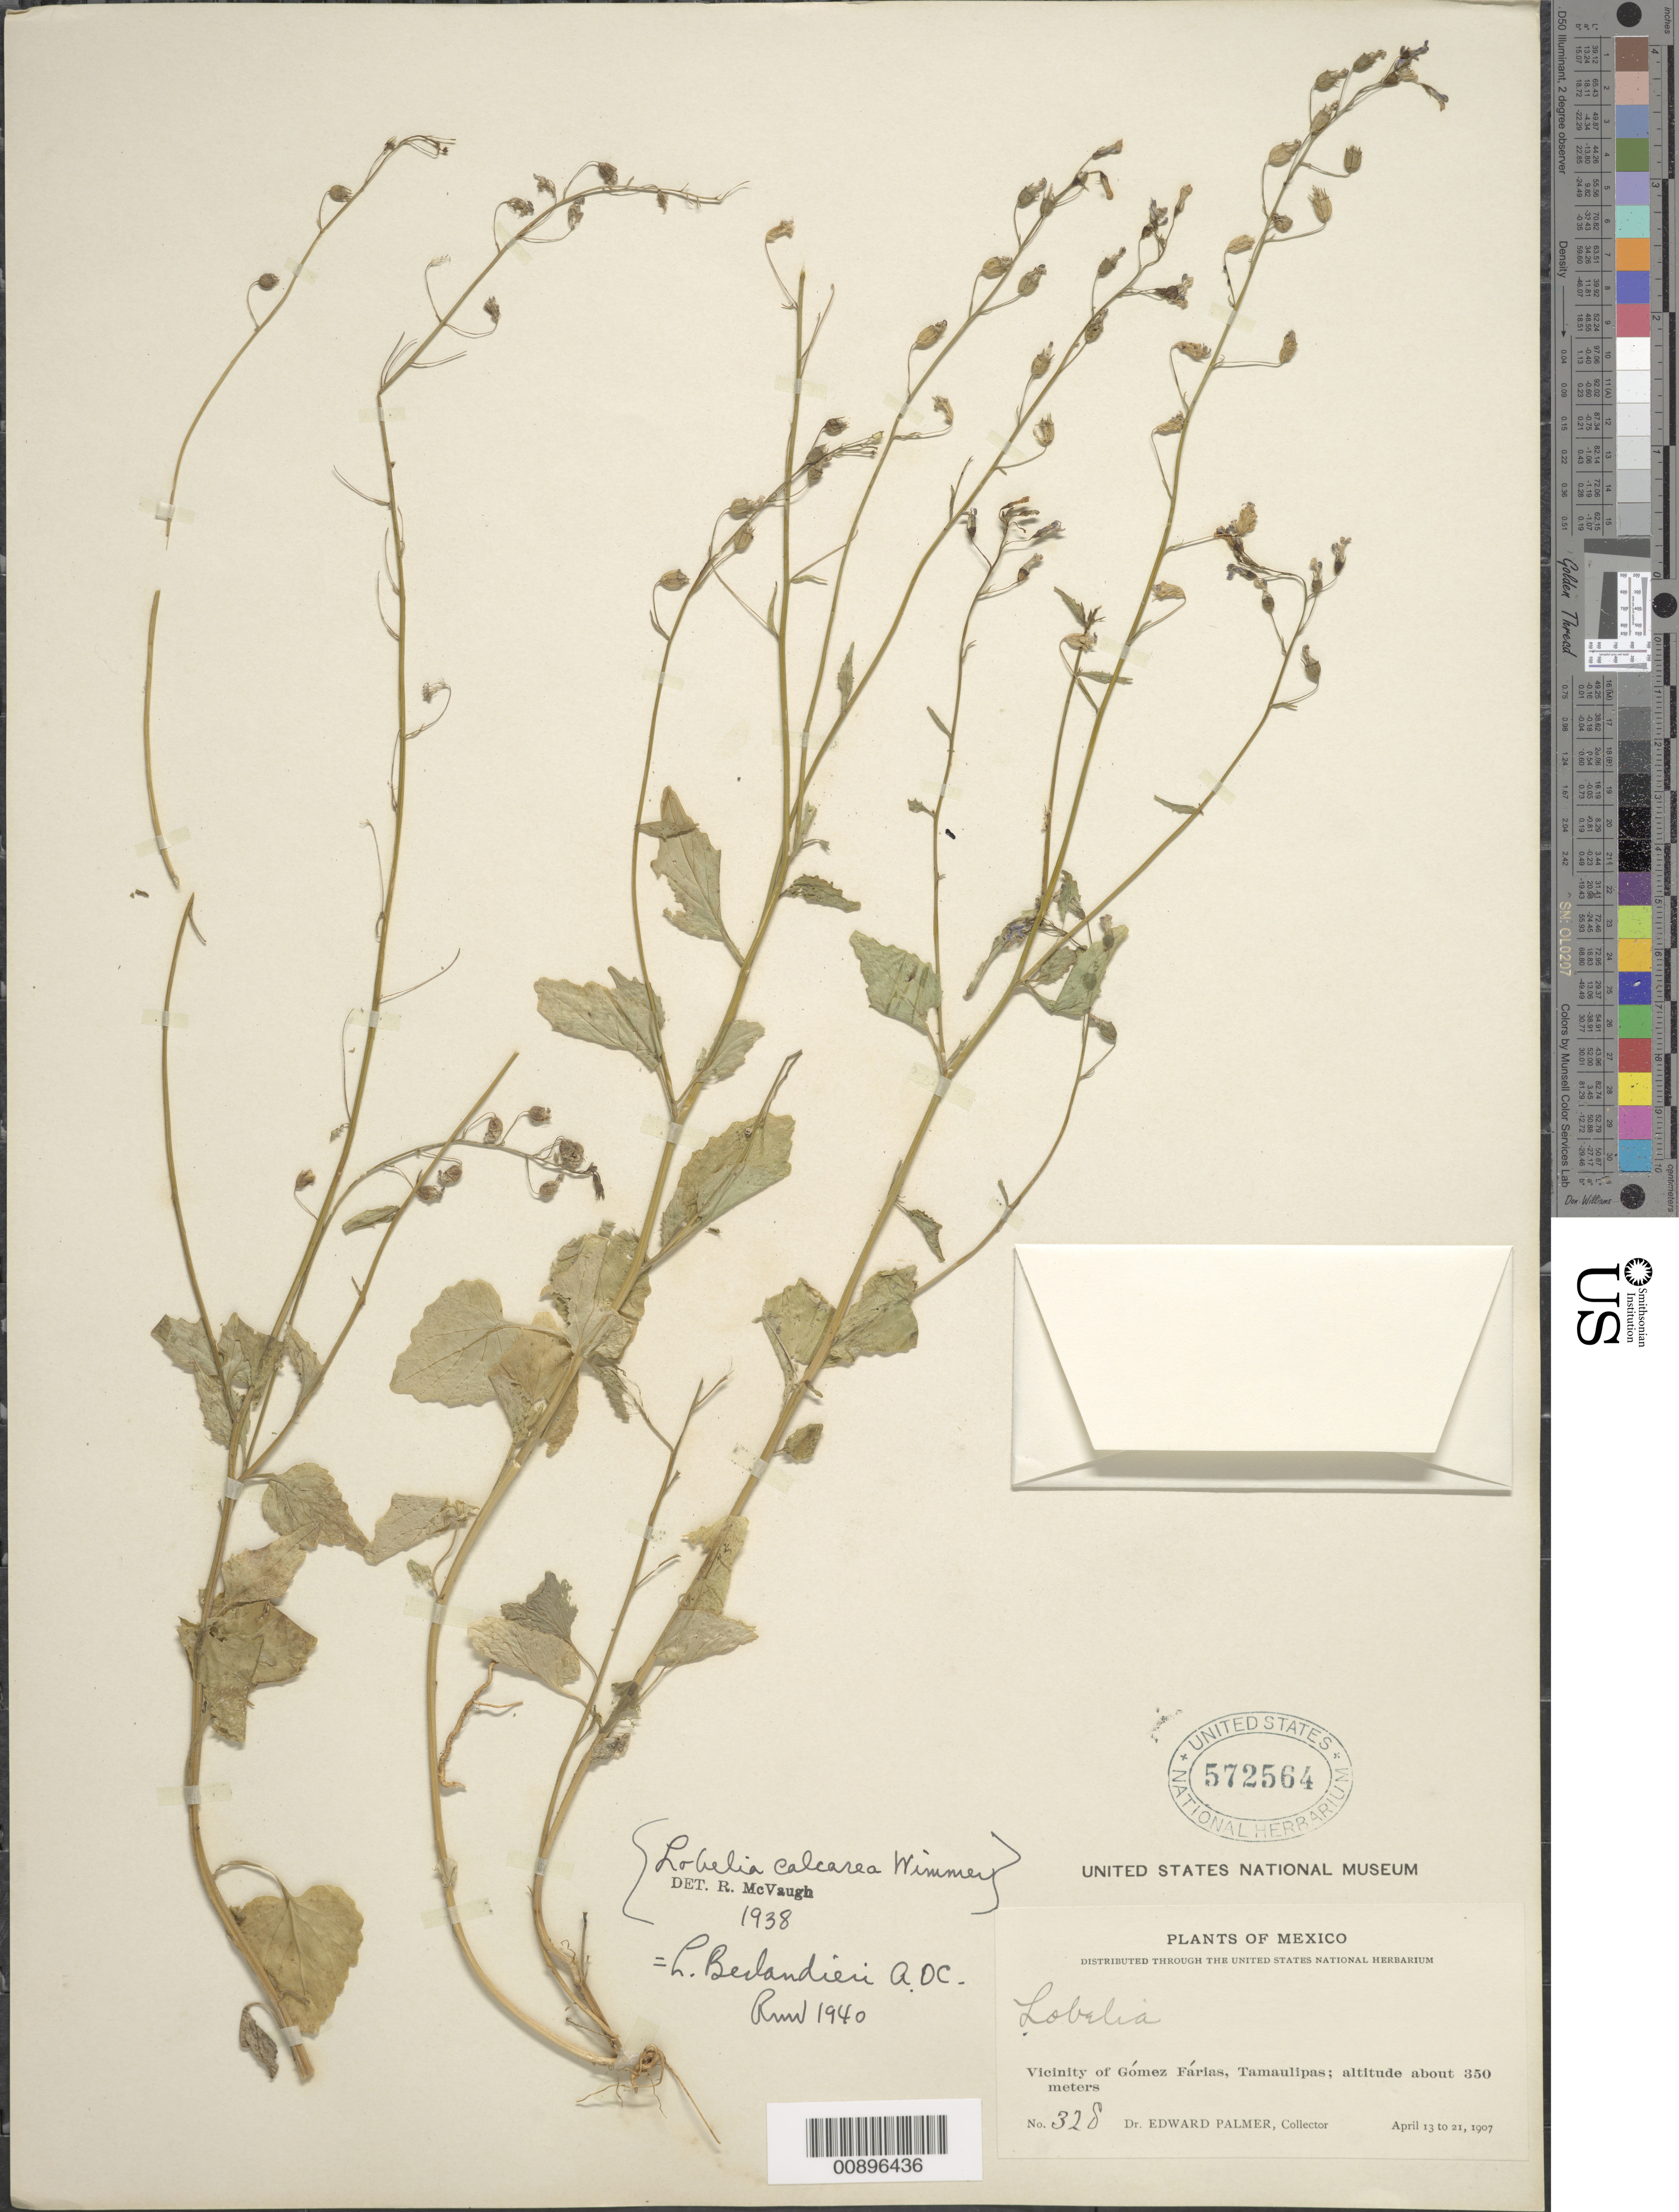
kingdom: Plantae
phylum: Tracheophyta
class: Magnoliopsida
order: Asterales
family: Campanulaceae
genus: Lobelia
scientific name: Lobelia berlandieri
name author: A. DC.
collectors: E. Palmer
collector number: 328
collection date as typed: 13 Apr 1907 to 21 Apr 1907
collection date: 1907-04-13/1907-04-21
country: Mexico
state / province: Tamaulipas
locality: Vicinity of Gómez Farias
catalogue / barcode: US 572564